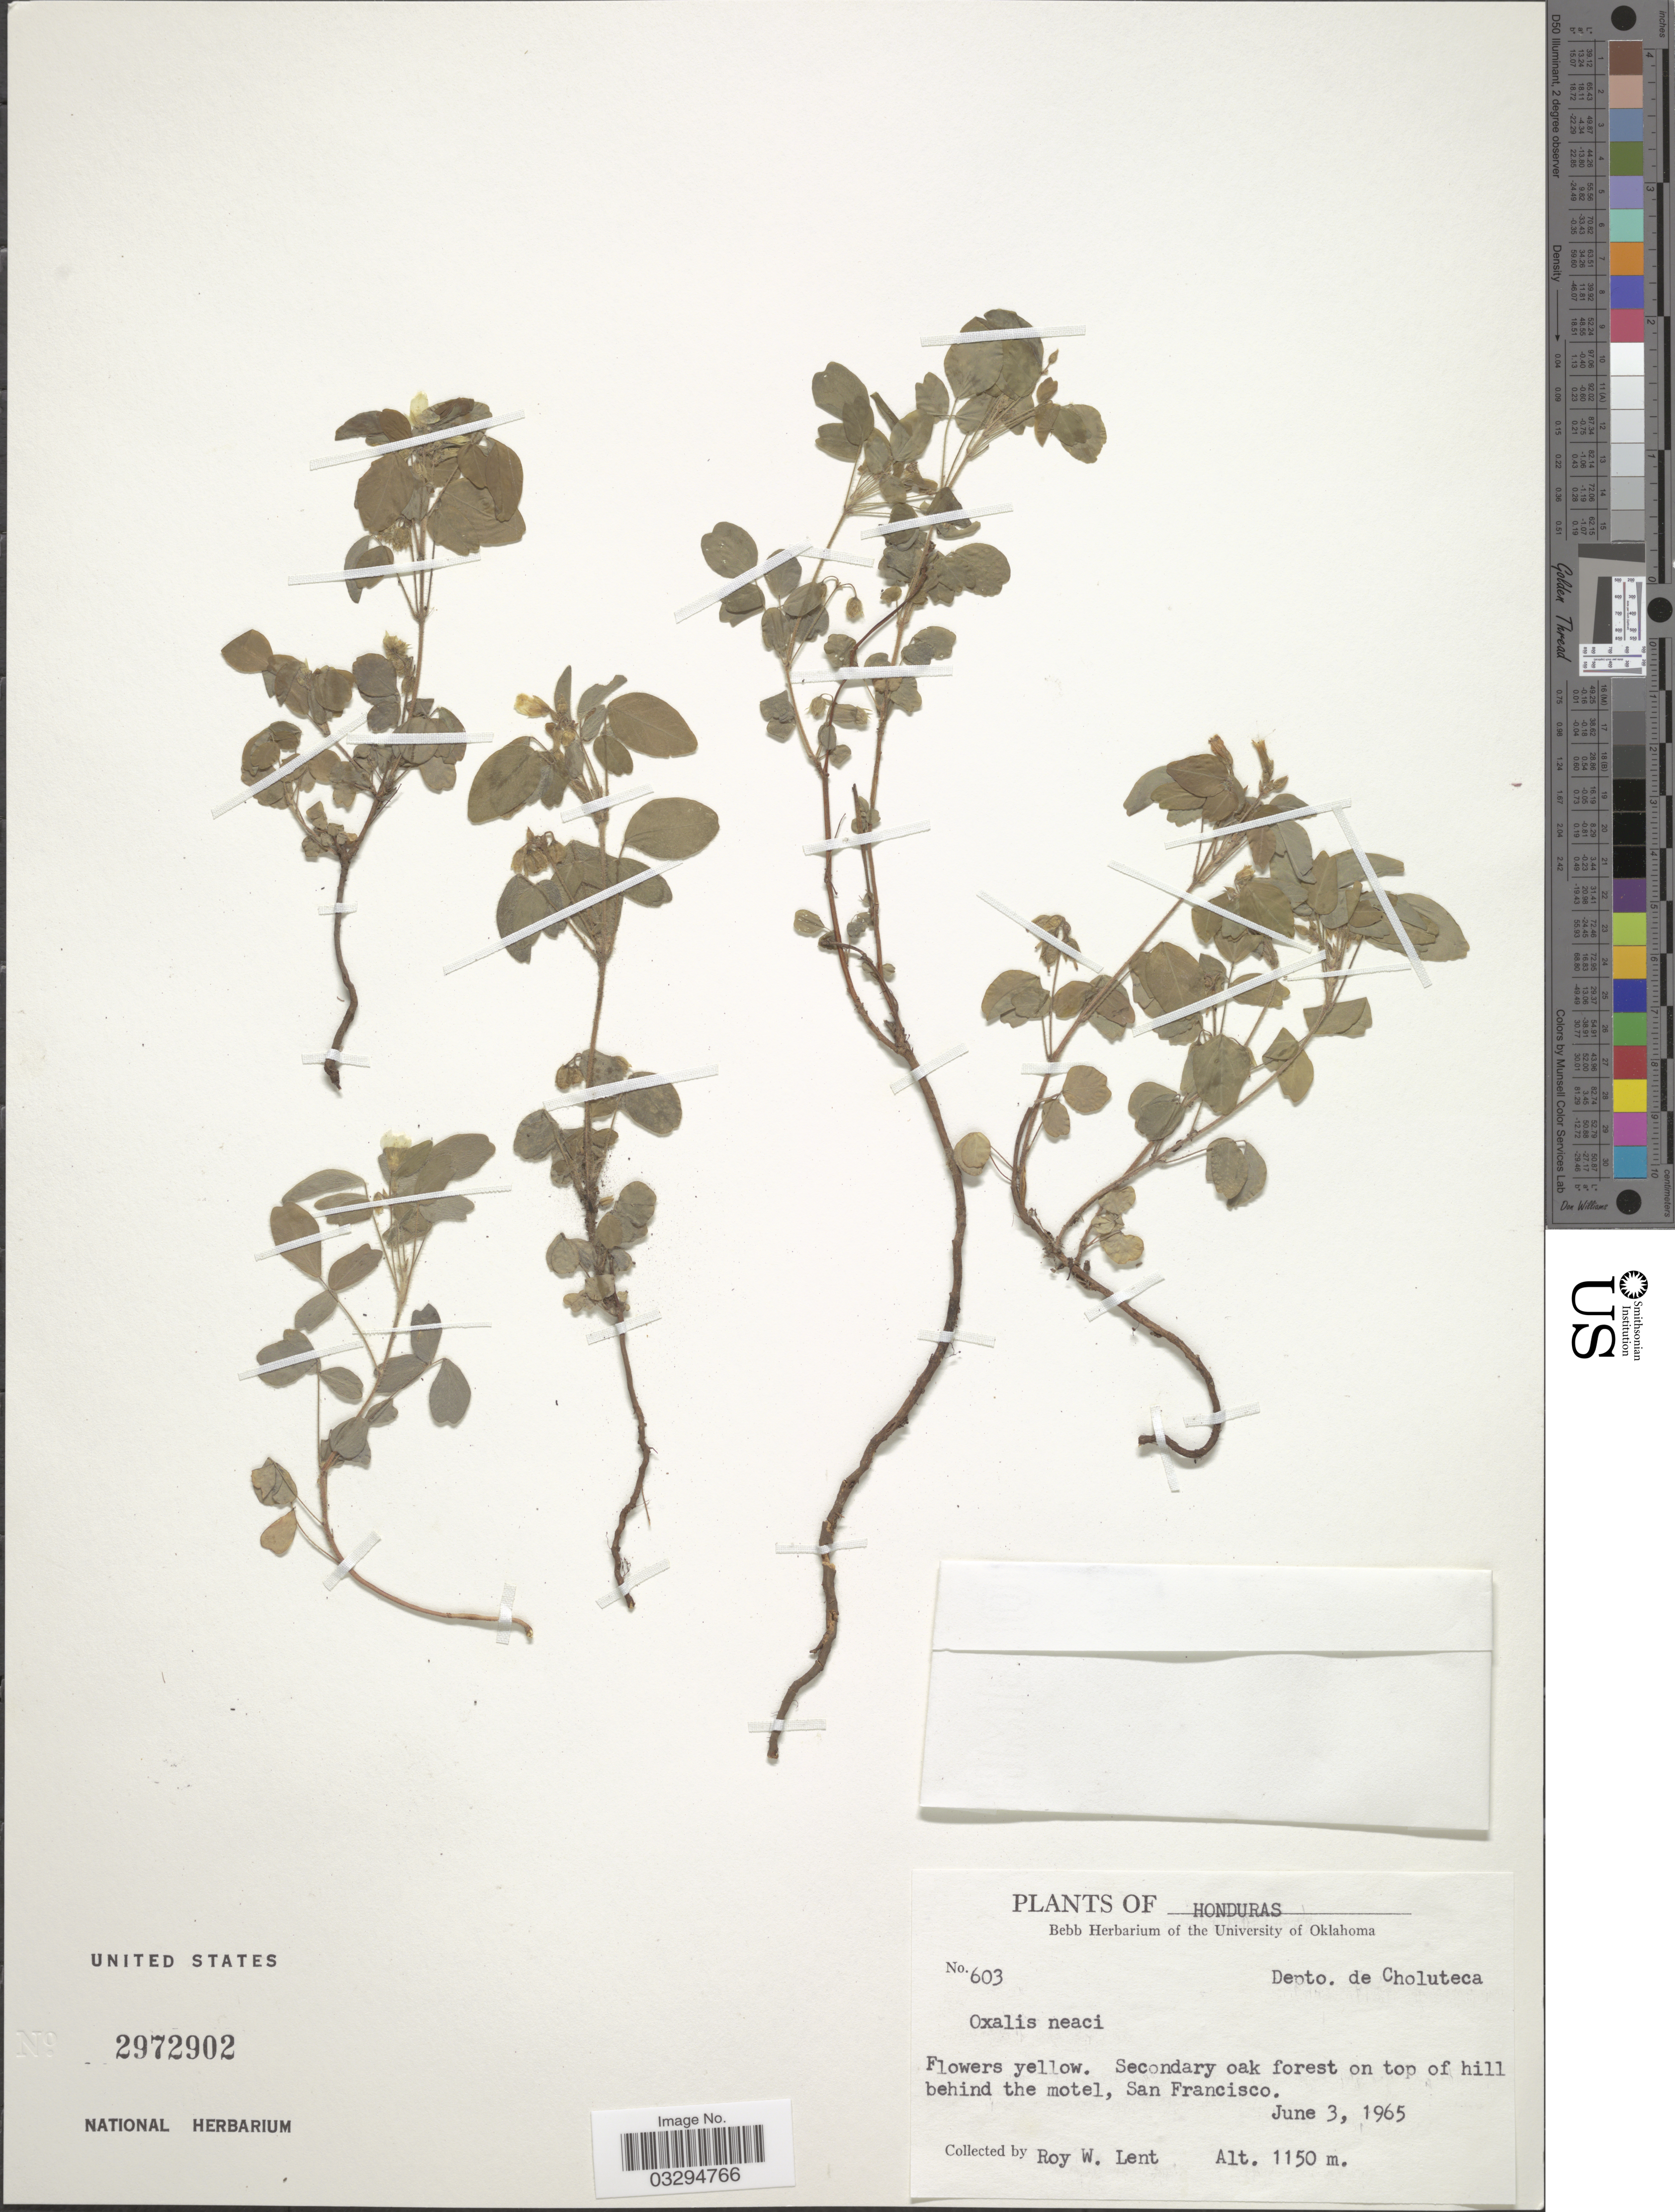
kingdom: Plantae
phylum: Tracheophyta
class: Magnoliopsida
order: Oxalidales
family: Oxalidaceae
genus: Oxalis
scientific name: Oxalis frutescens subsp. angustifolia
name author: (Kunth) Lourteig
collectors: R. W. Lent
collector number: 603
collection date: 1965-06-03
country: Honduras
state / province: Choluteca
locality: Depto. de Choluteca. On top of hill behind the motel, San Francisco.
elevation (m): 1150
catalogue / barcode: US 2972902